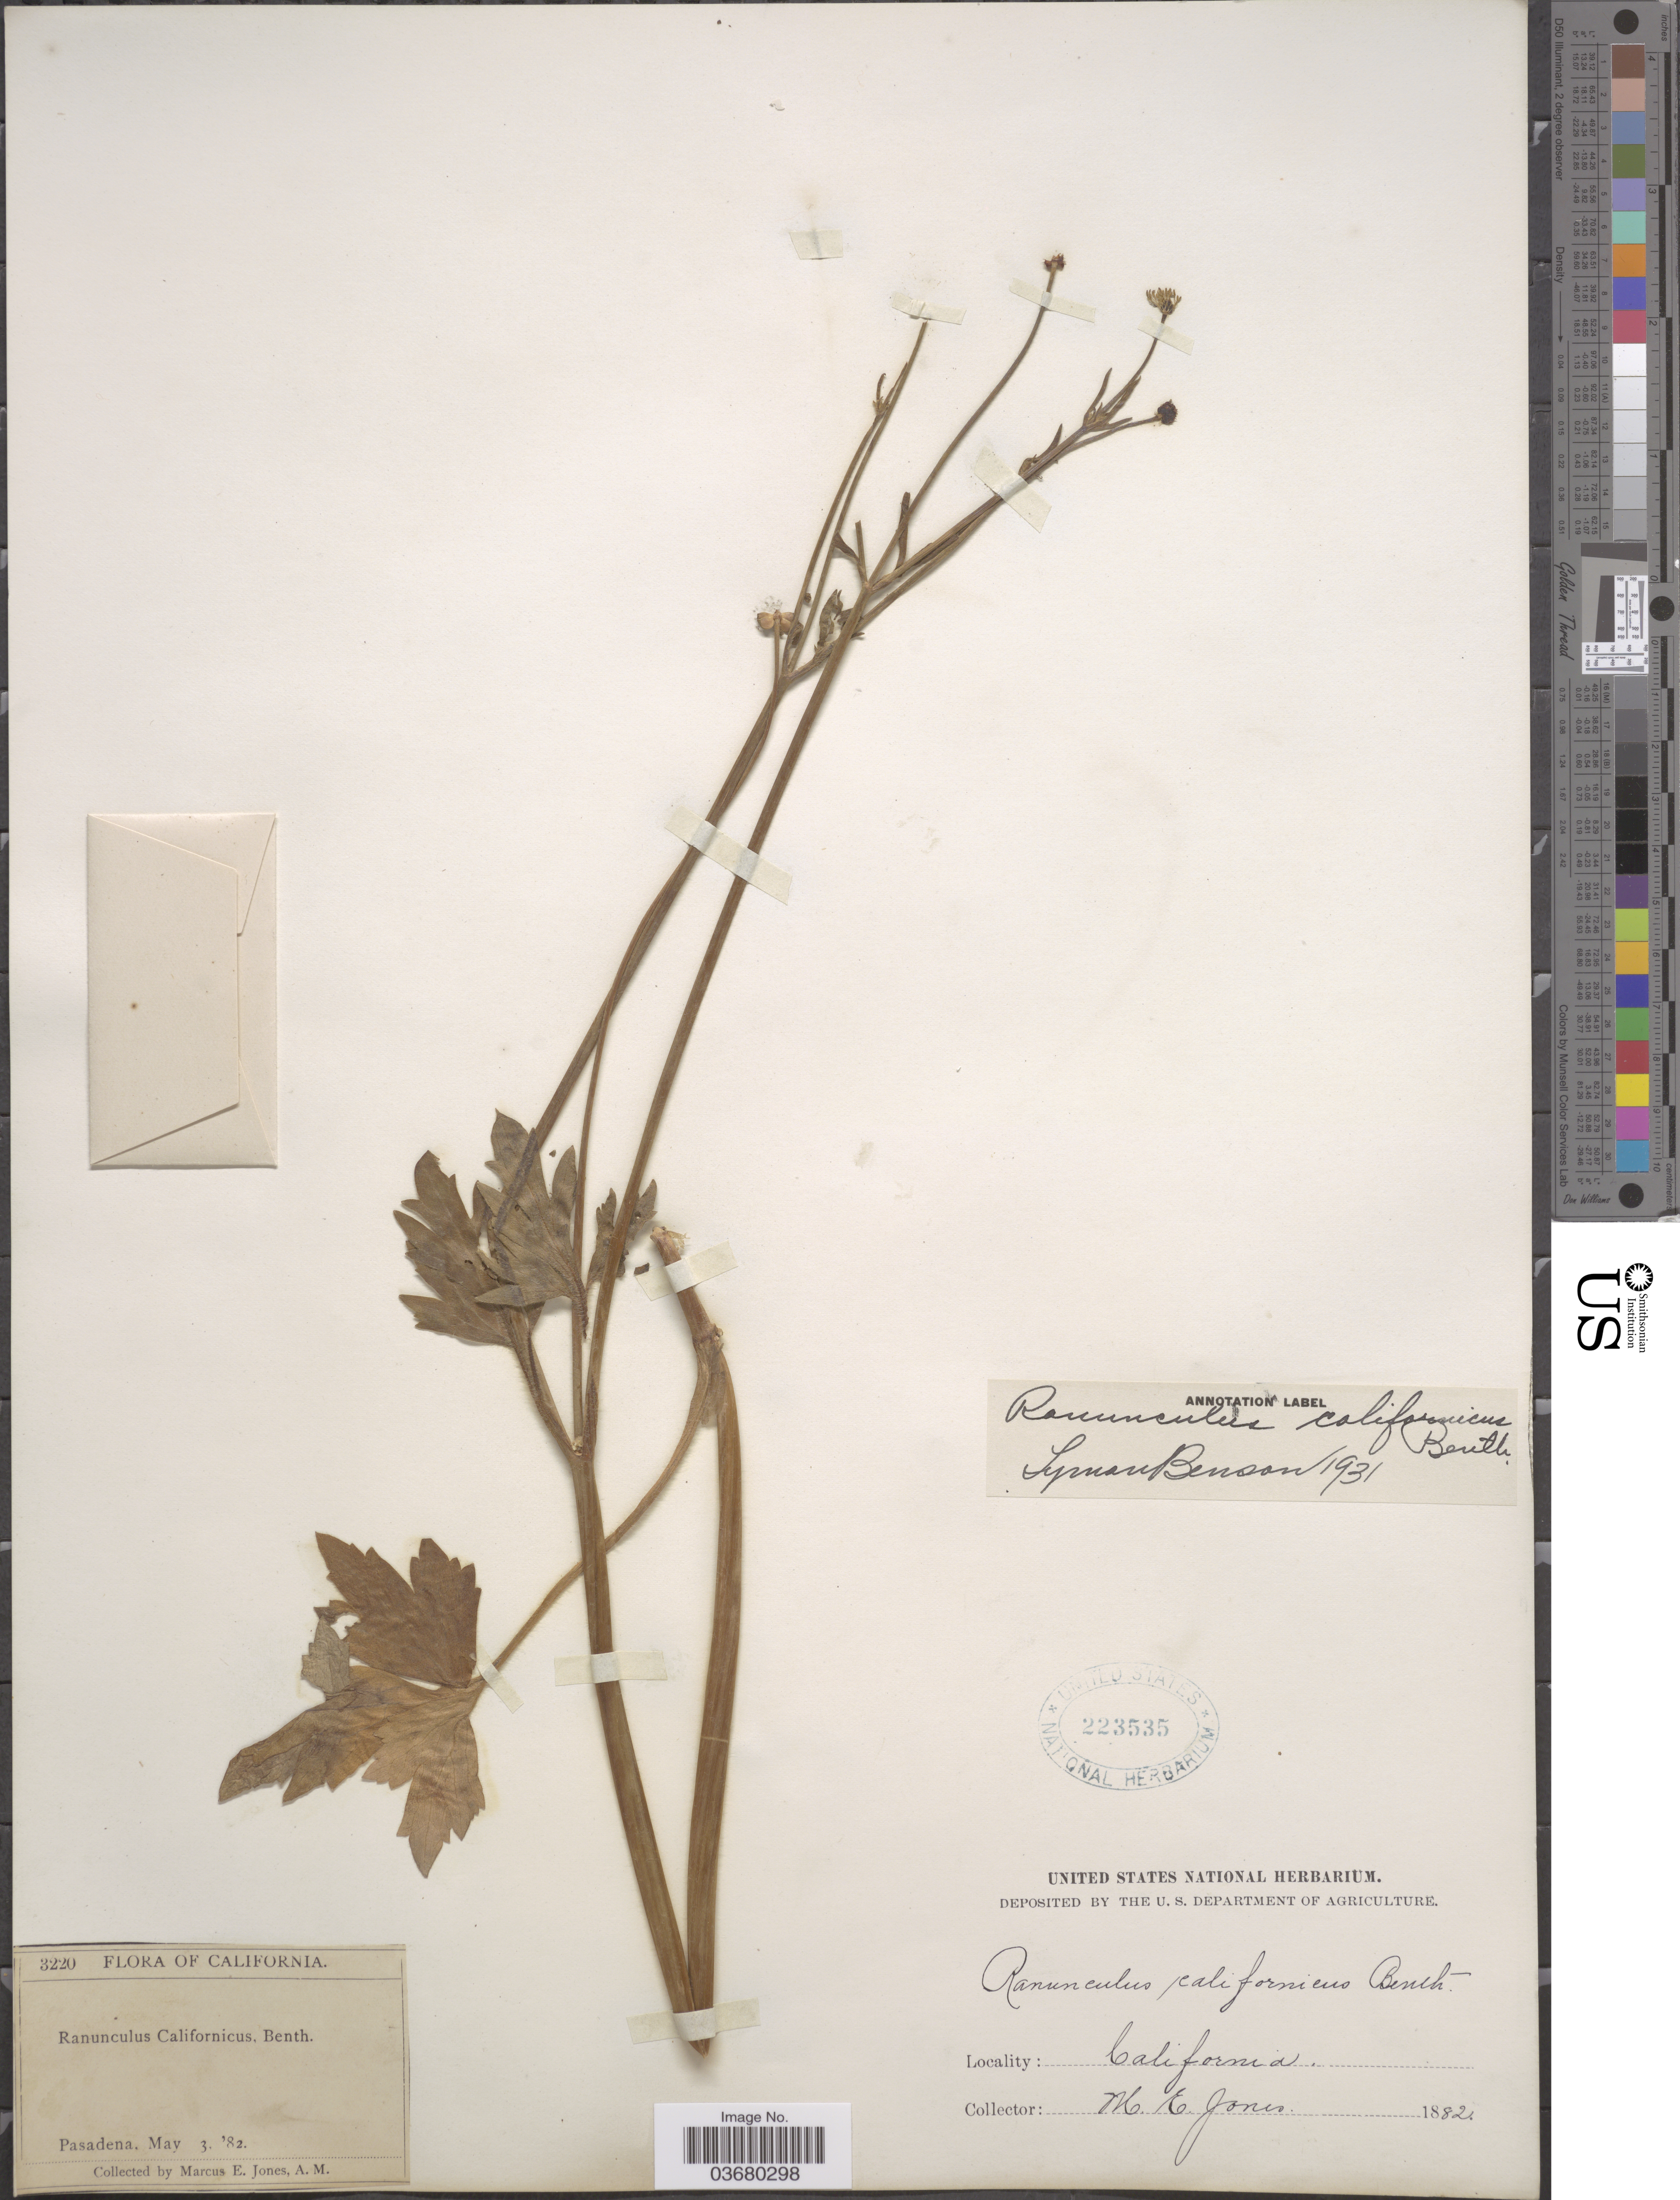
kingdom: Plantae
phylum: Tracheophyta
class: Magnoliopsida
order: Ranunculales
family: Ranunculaceae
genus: Ranunculus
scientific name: Ranunculus californicus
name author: Benth.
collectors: M. E. Jones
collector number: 3220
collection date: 1882-05-03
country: United States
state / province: California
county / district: Los Angeles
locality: Pasadena.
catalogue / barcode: US 223535